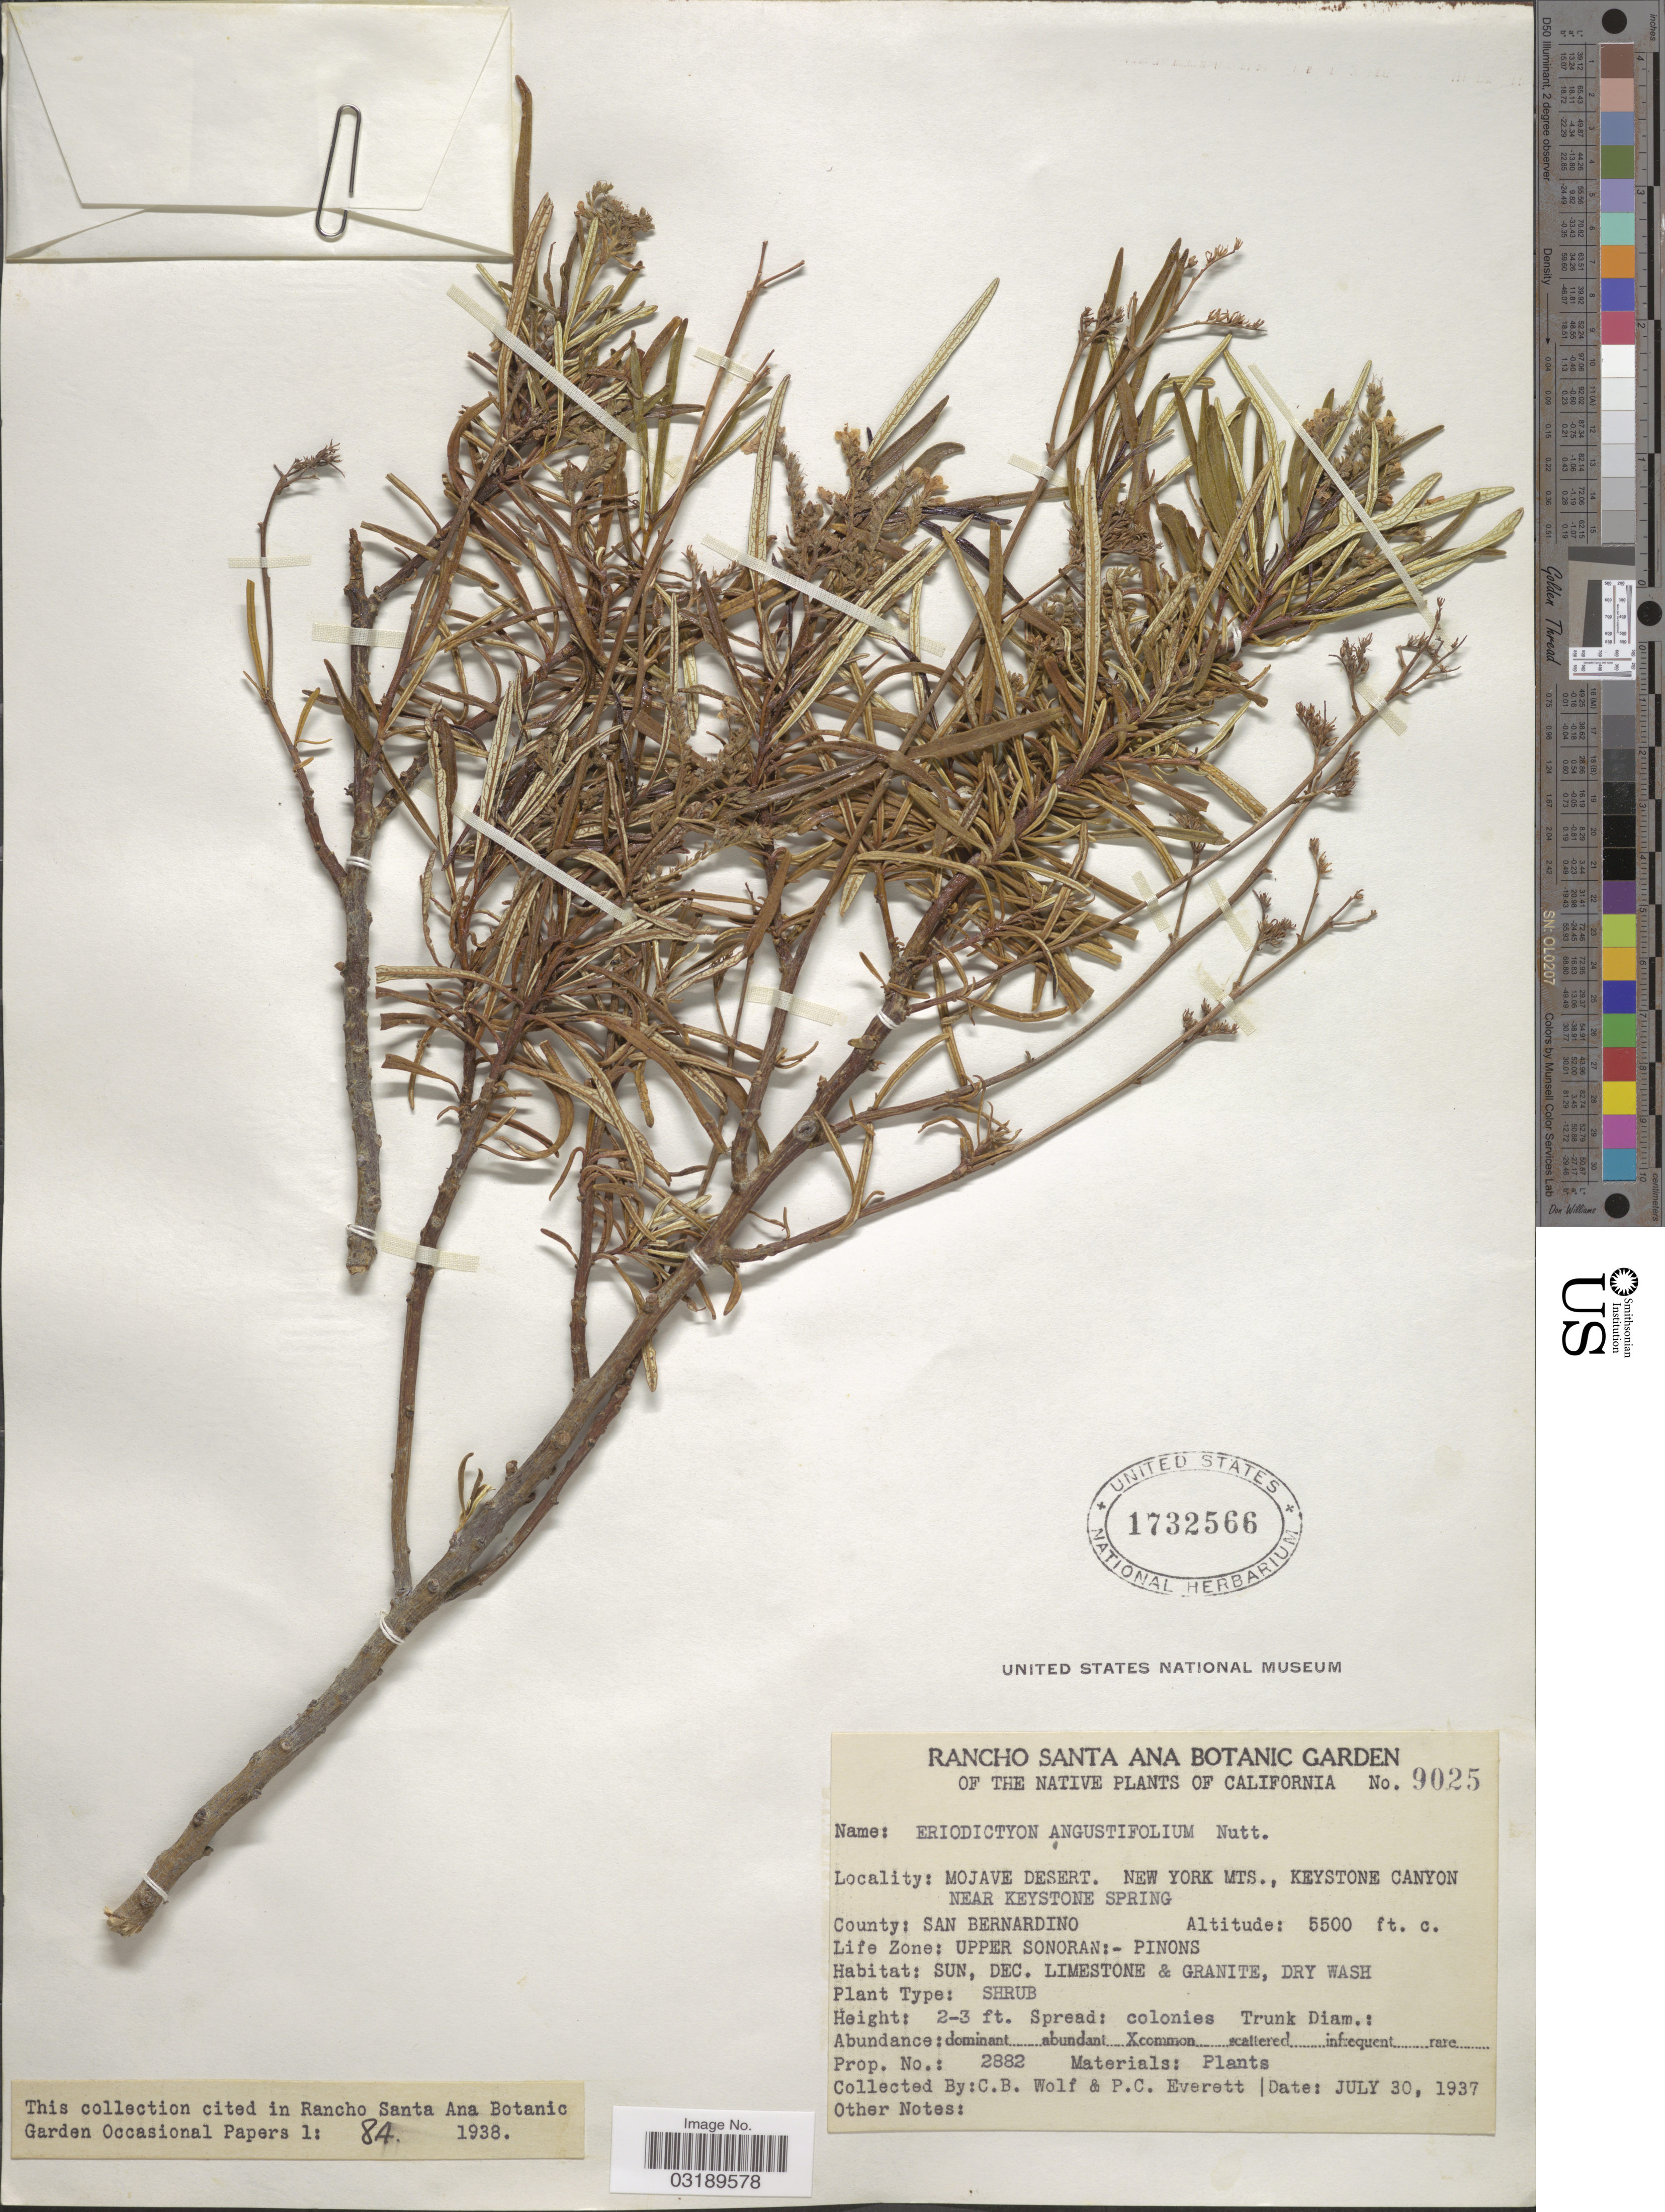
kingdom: Plantae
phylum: Tracheophyta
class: Magnoliopsida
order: Boraginales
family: Namaceae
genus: Eriodictyon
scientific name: Eriodictyon angustifolium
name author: Nutt.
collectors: C. B. Wolf & P. Everett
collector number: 9025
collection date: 1937-07-30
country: United States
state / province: California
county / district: San Bernardino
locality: Mojave Desert. New York Mts., Keystone Canyon near Keystone Spring. County: San Bernardino.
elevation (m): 1676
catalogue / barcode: US 1732566